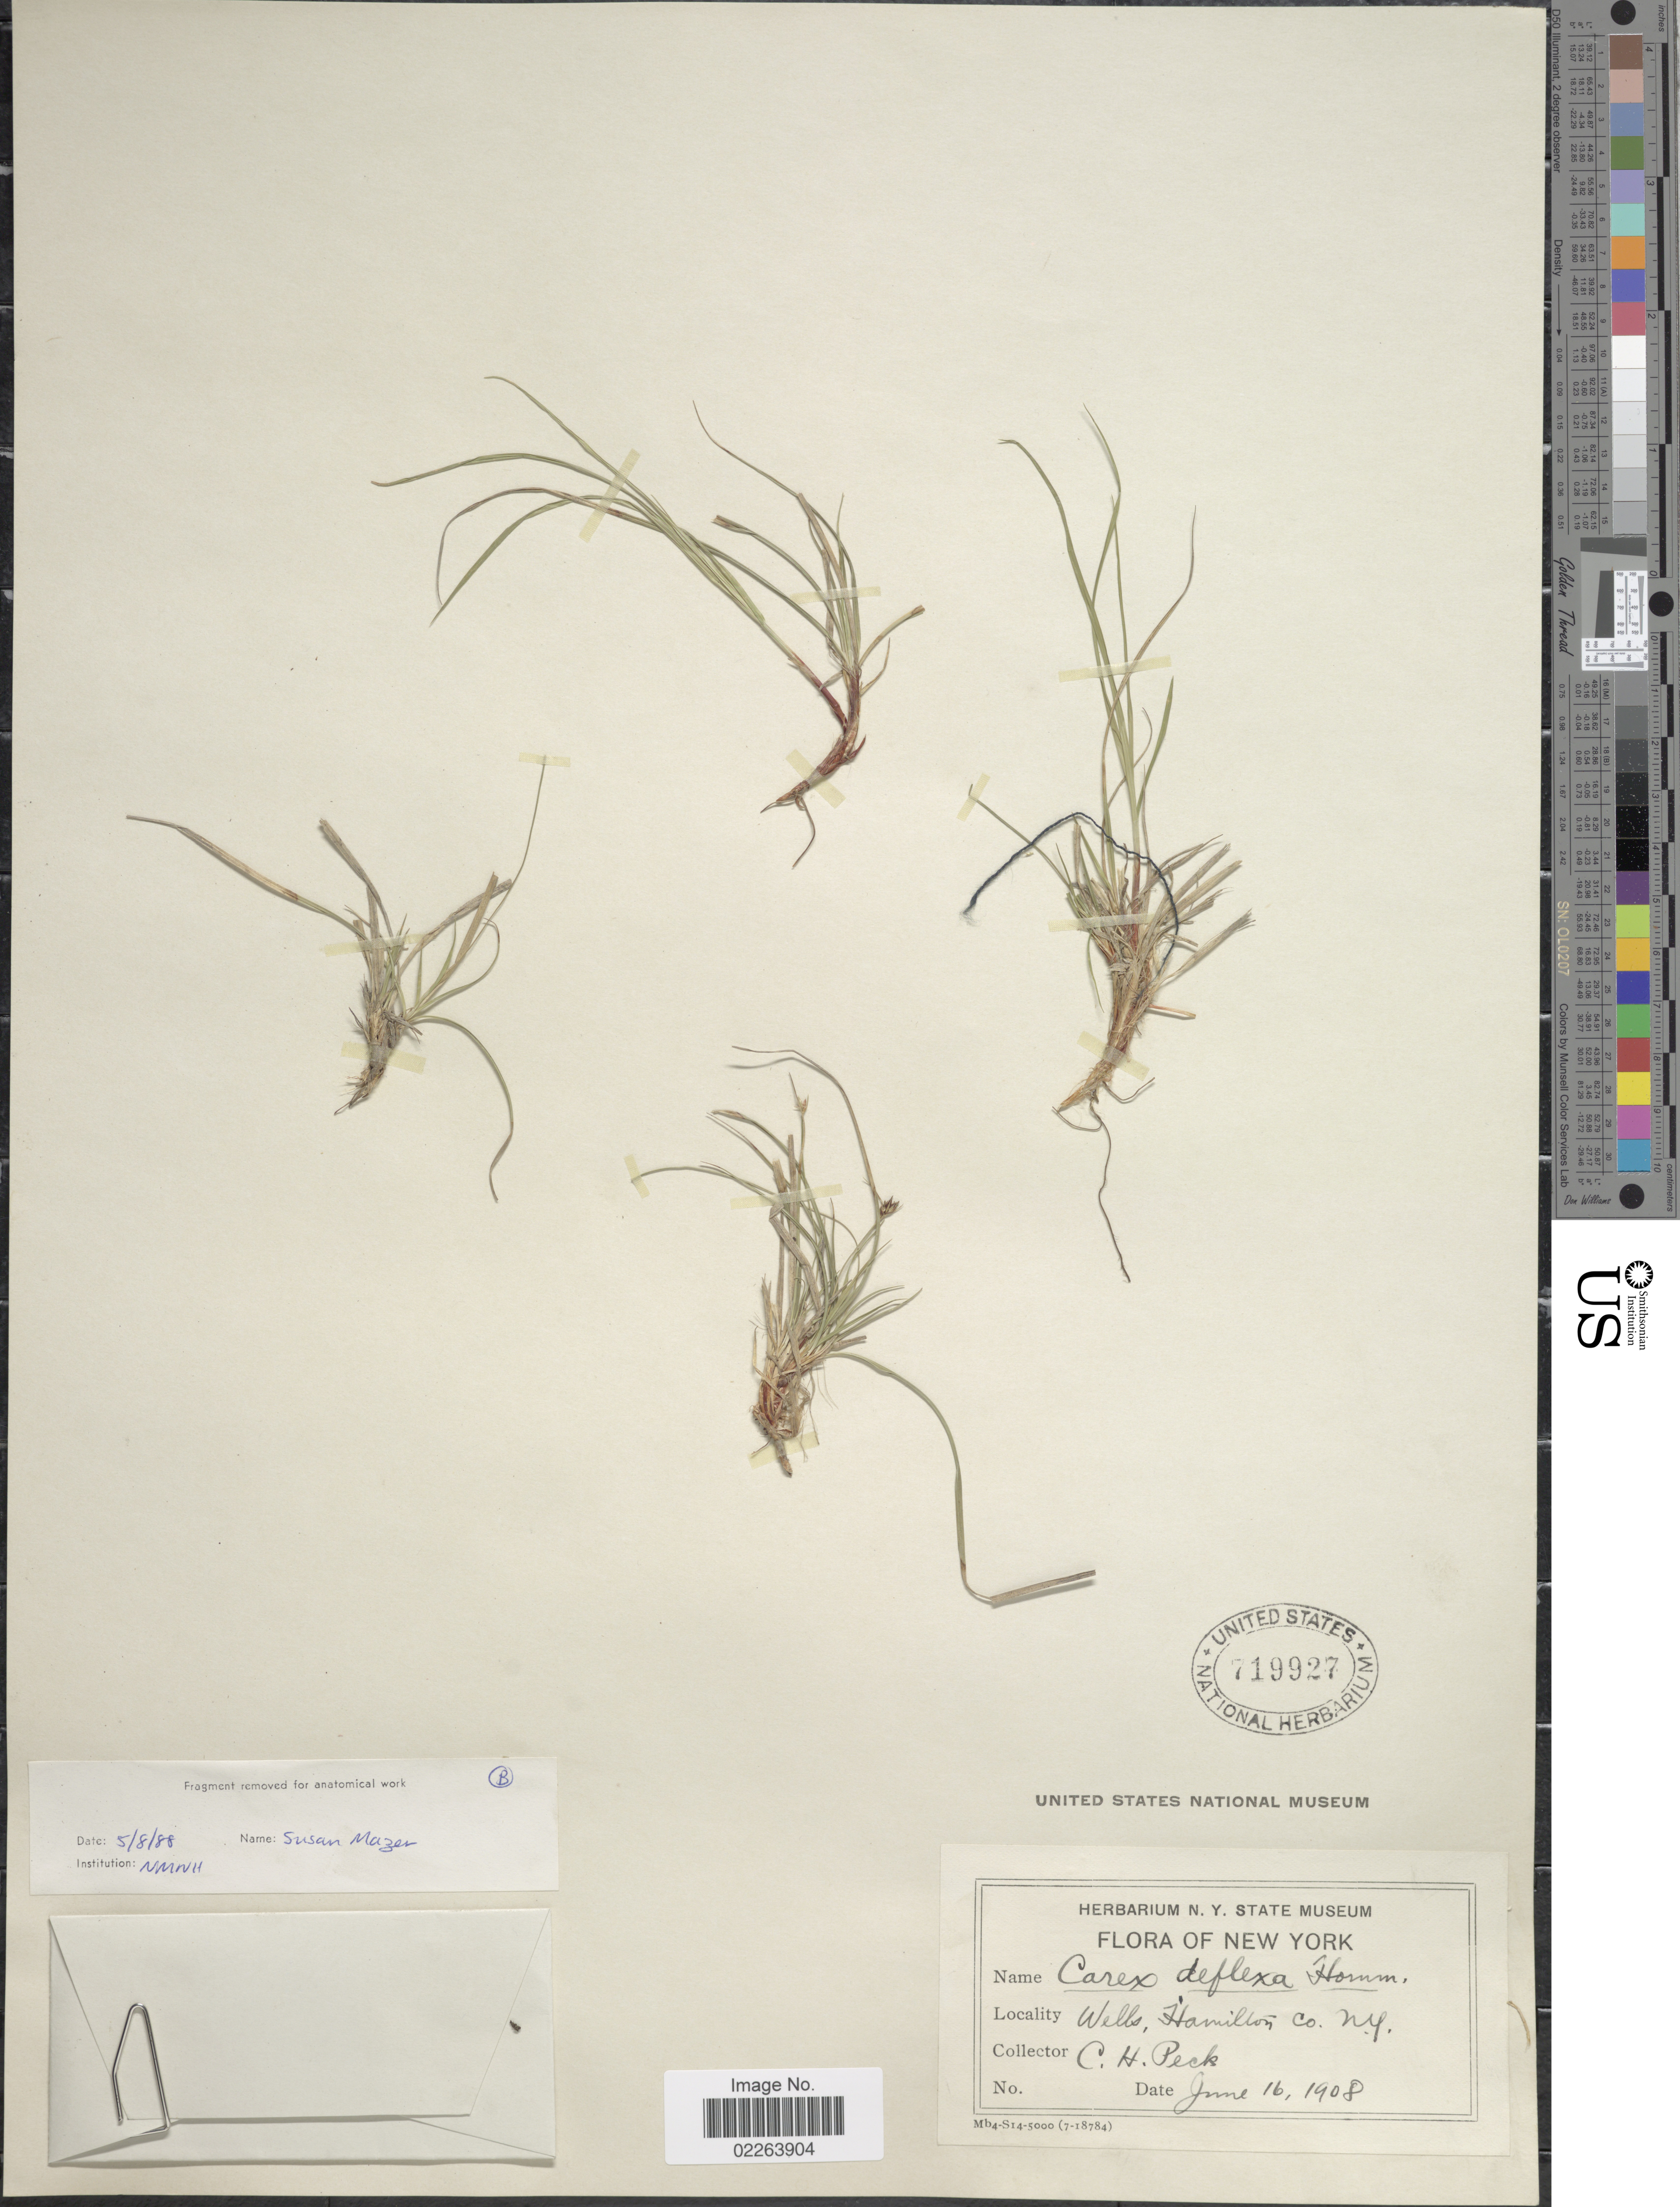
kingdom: Plantae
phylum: Tracheophyta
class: Liliopsida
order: Poales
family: Cyperaceae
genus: Carex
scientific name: Carex deflexa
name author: Hornem.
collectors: C. H. Peck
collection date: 1908-06-16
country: United States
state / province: New York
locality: Wells, Hamilton Co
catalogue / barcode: US 719927